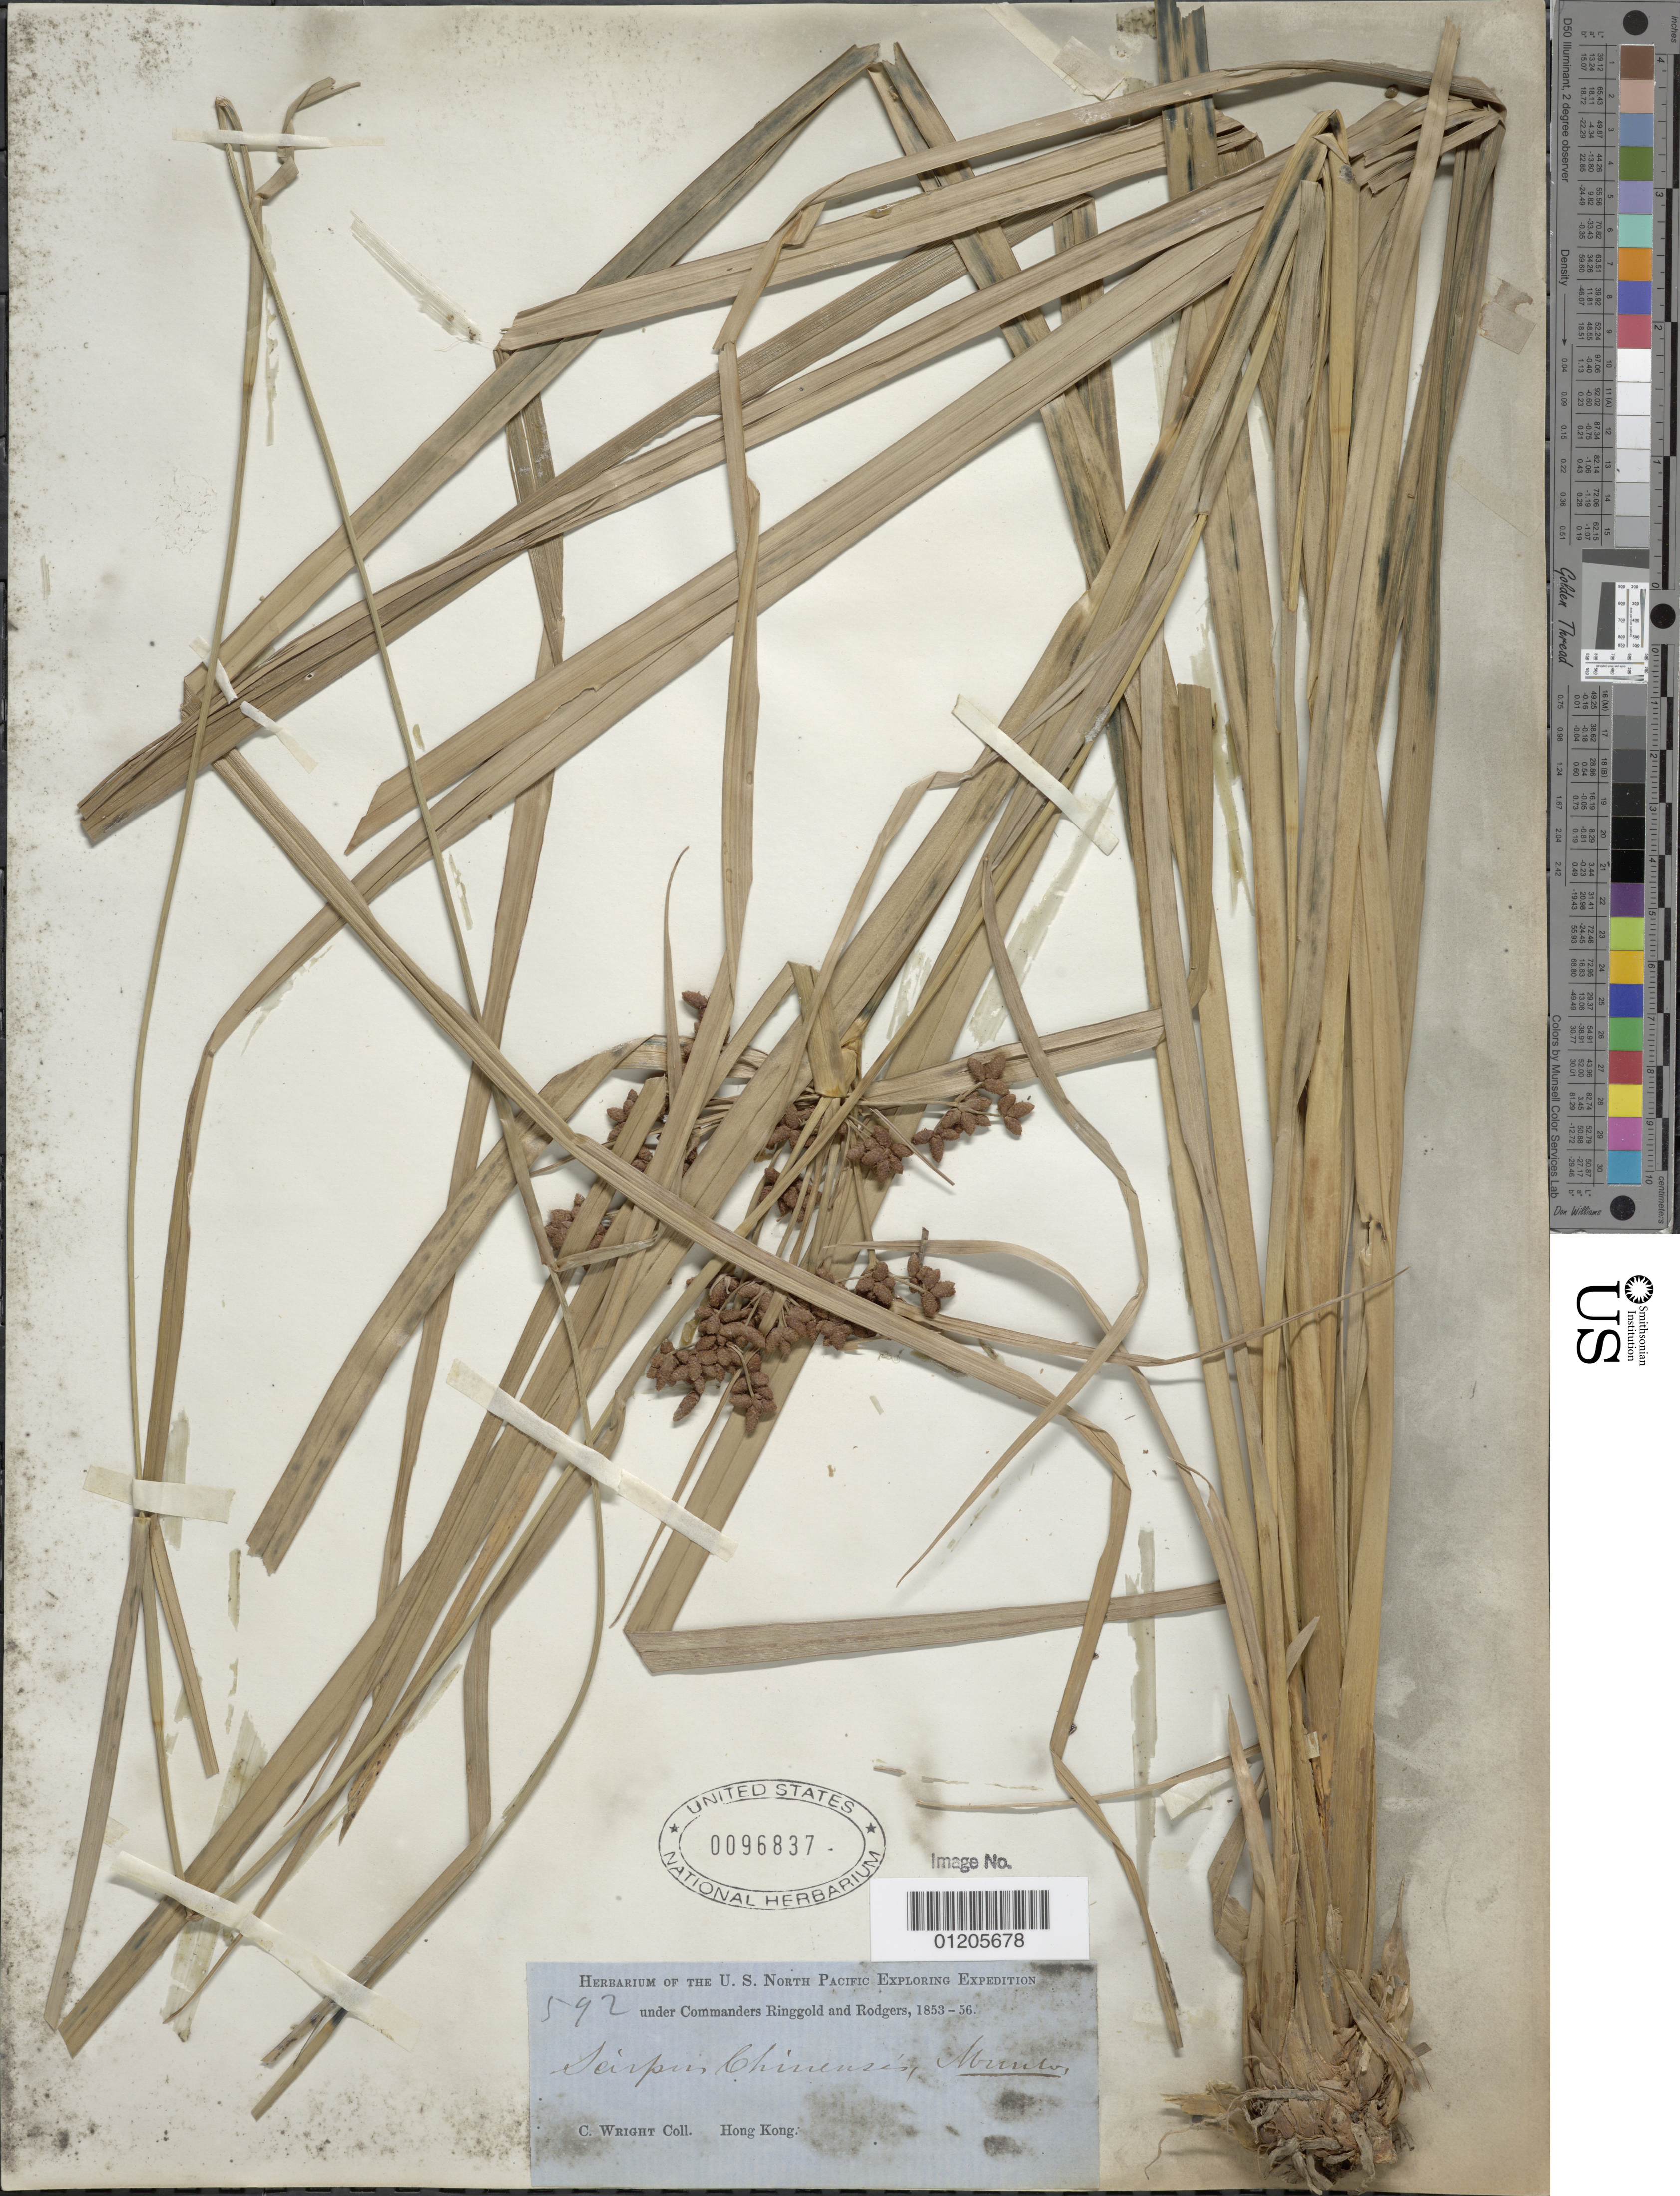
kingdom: Plantae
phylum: Tracheophyta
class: Liliopsida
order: Poales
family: Cyperaceae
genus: Scirpus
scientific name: Scirpus ternatanus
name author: Reinw. ex Miq.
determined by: Strong, Mark T., (BOT), Smithsonian Institution - National Museum of Natural History (UNITED STATES)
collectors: C. Wright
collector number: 592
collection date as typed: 1853 to -- -- 1856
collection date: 1853/1856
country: China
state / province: Hong Kong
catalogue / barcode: US 96837